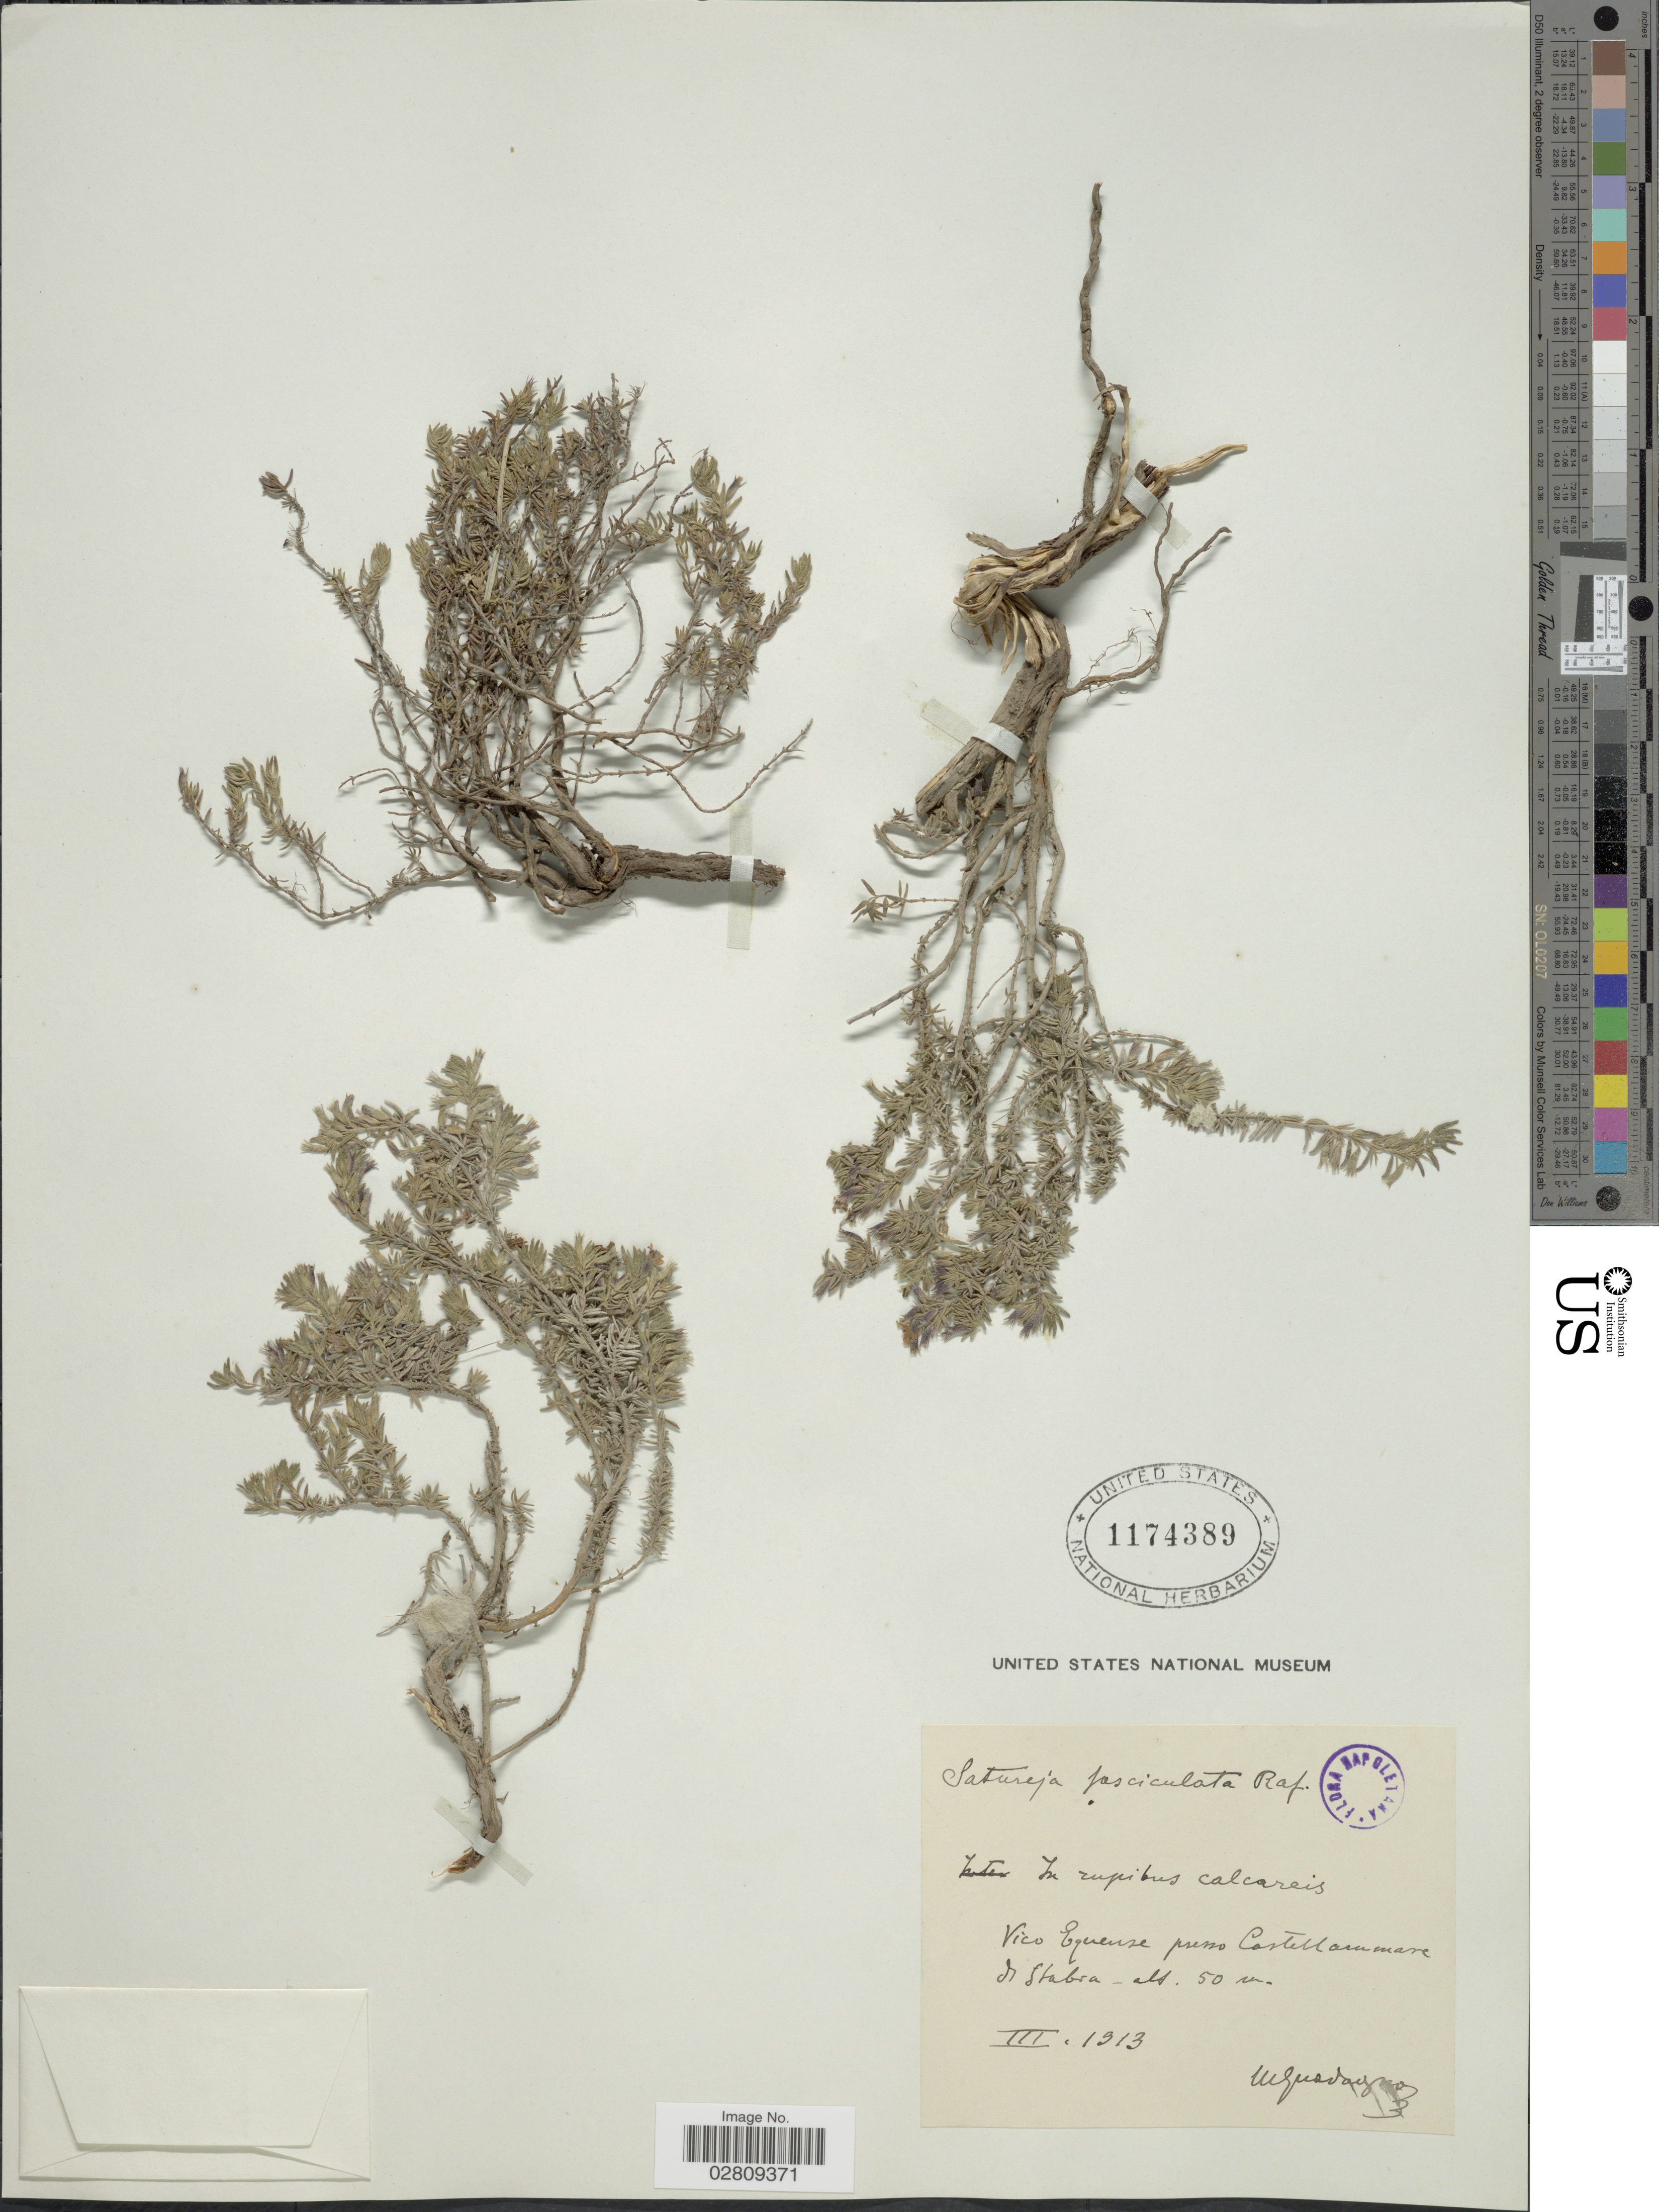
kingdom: Plantae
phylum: Tracheophyta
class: Magnoliopsida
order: Lamiales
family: Lamiaceae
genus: Satureja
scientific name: Satureja approximata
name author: Biv.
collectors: M. Guadagno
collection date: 1913-03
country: Italy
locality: Napoletana. In rupibus calcareis. Vico Equense preno Castellam mare di Stabra.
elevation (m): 50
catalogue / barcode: US 1174389